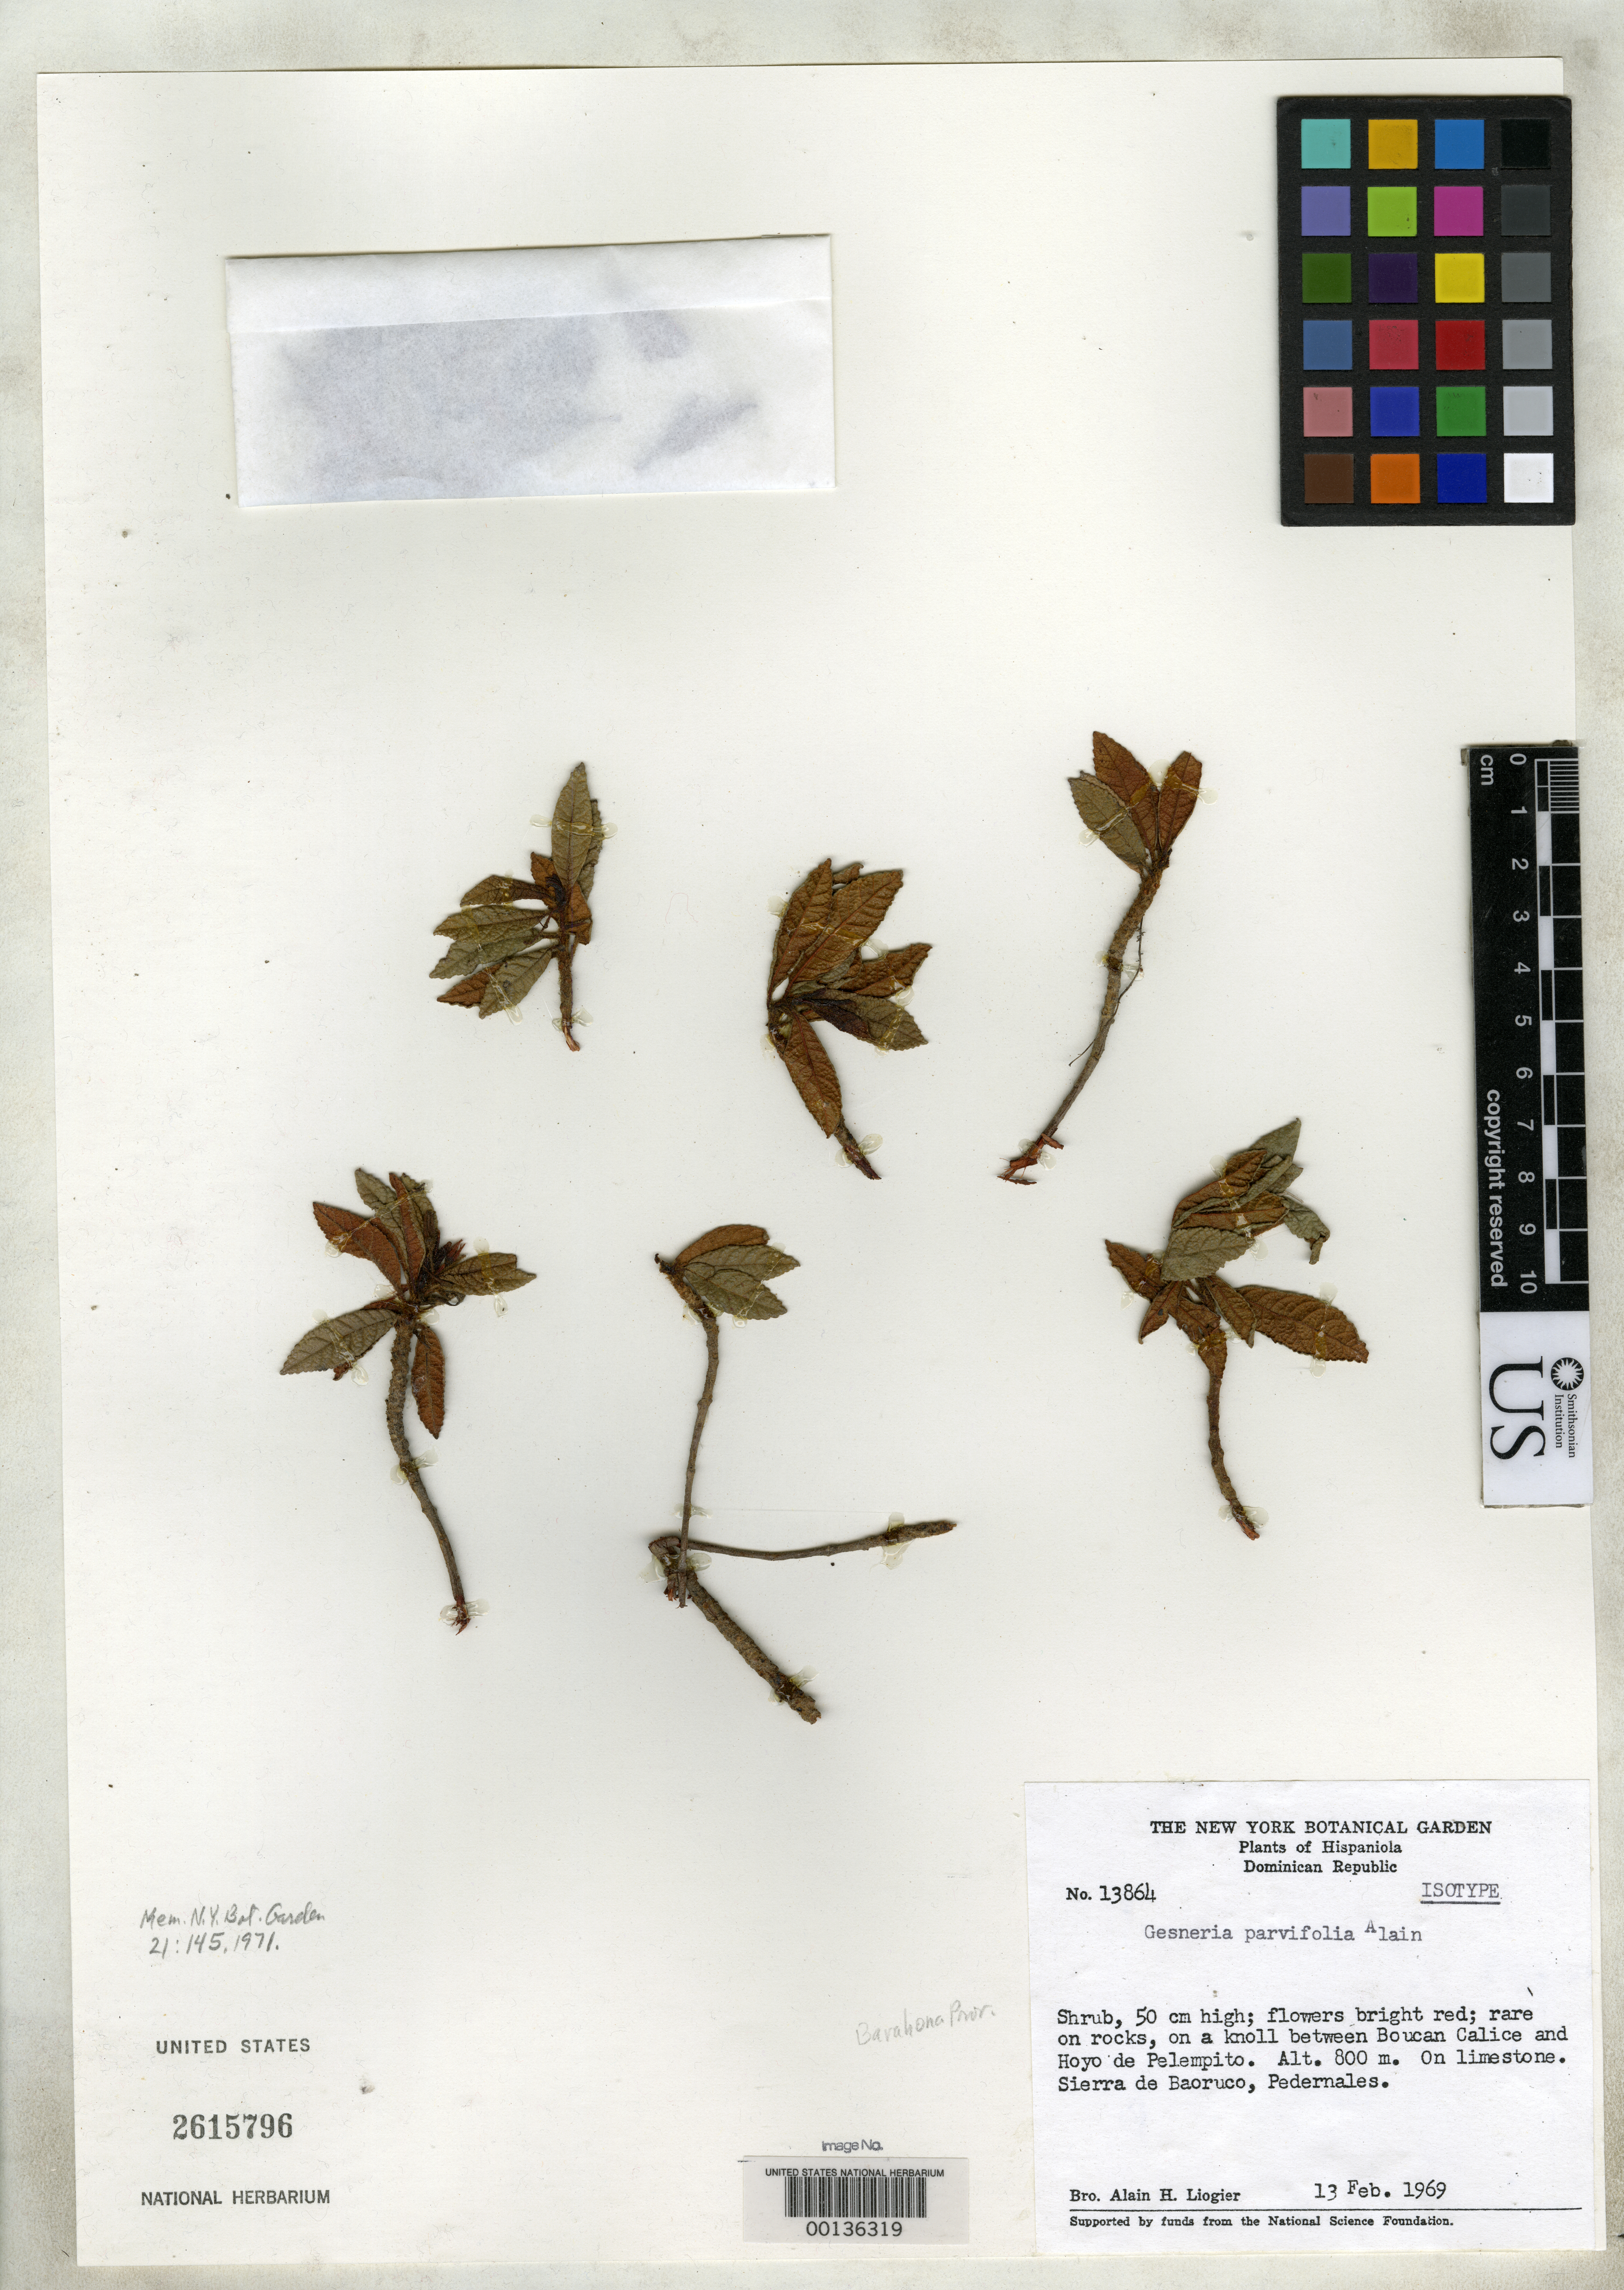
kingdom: Plantae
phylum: Tracheophyta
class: Magnoliopsida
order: Lamiales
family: Gesneriaceae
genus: Gesneria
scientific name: Gesneria parvifolia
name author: Alain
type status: Isotype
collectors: A. H. Liogier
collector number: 13864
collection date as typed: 13 Feb 1969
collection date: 1969-02-13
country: Dominican Republic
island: Hispaniola Island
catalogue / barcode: US 2615796